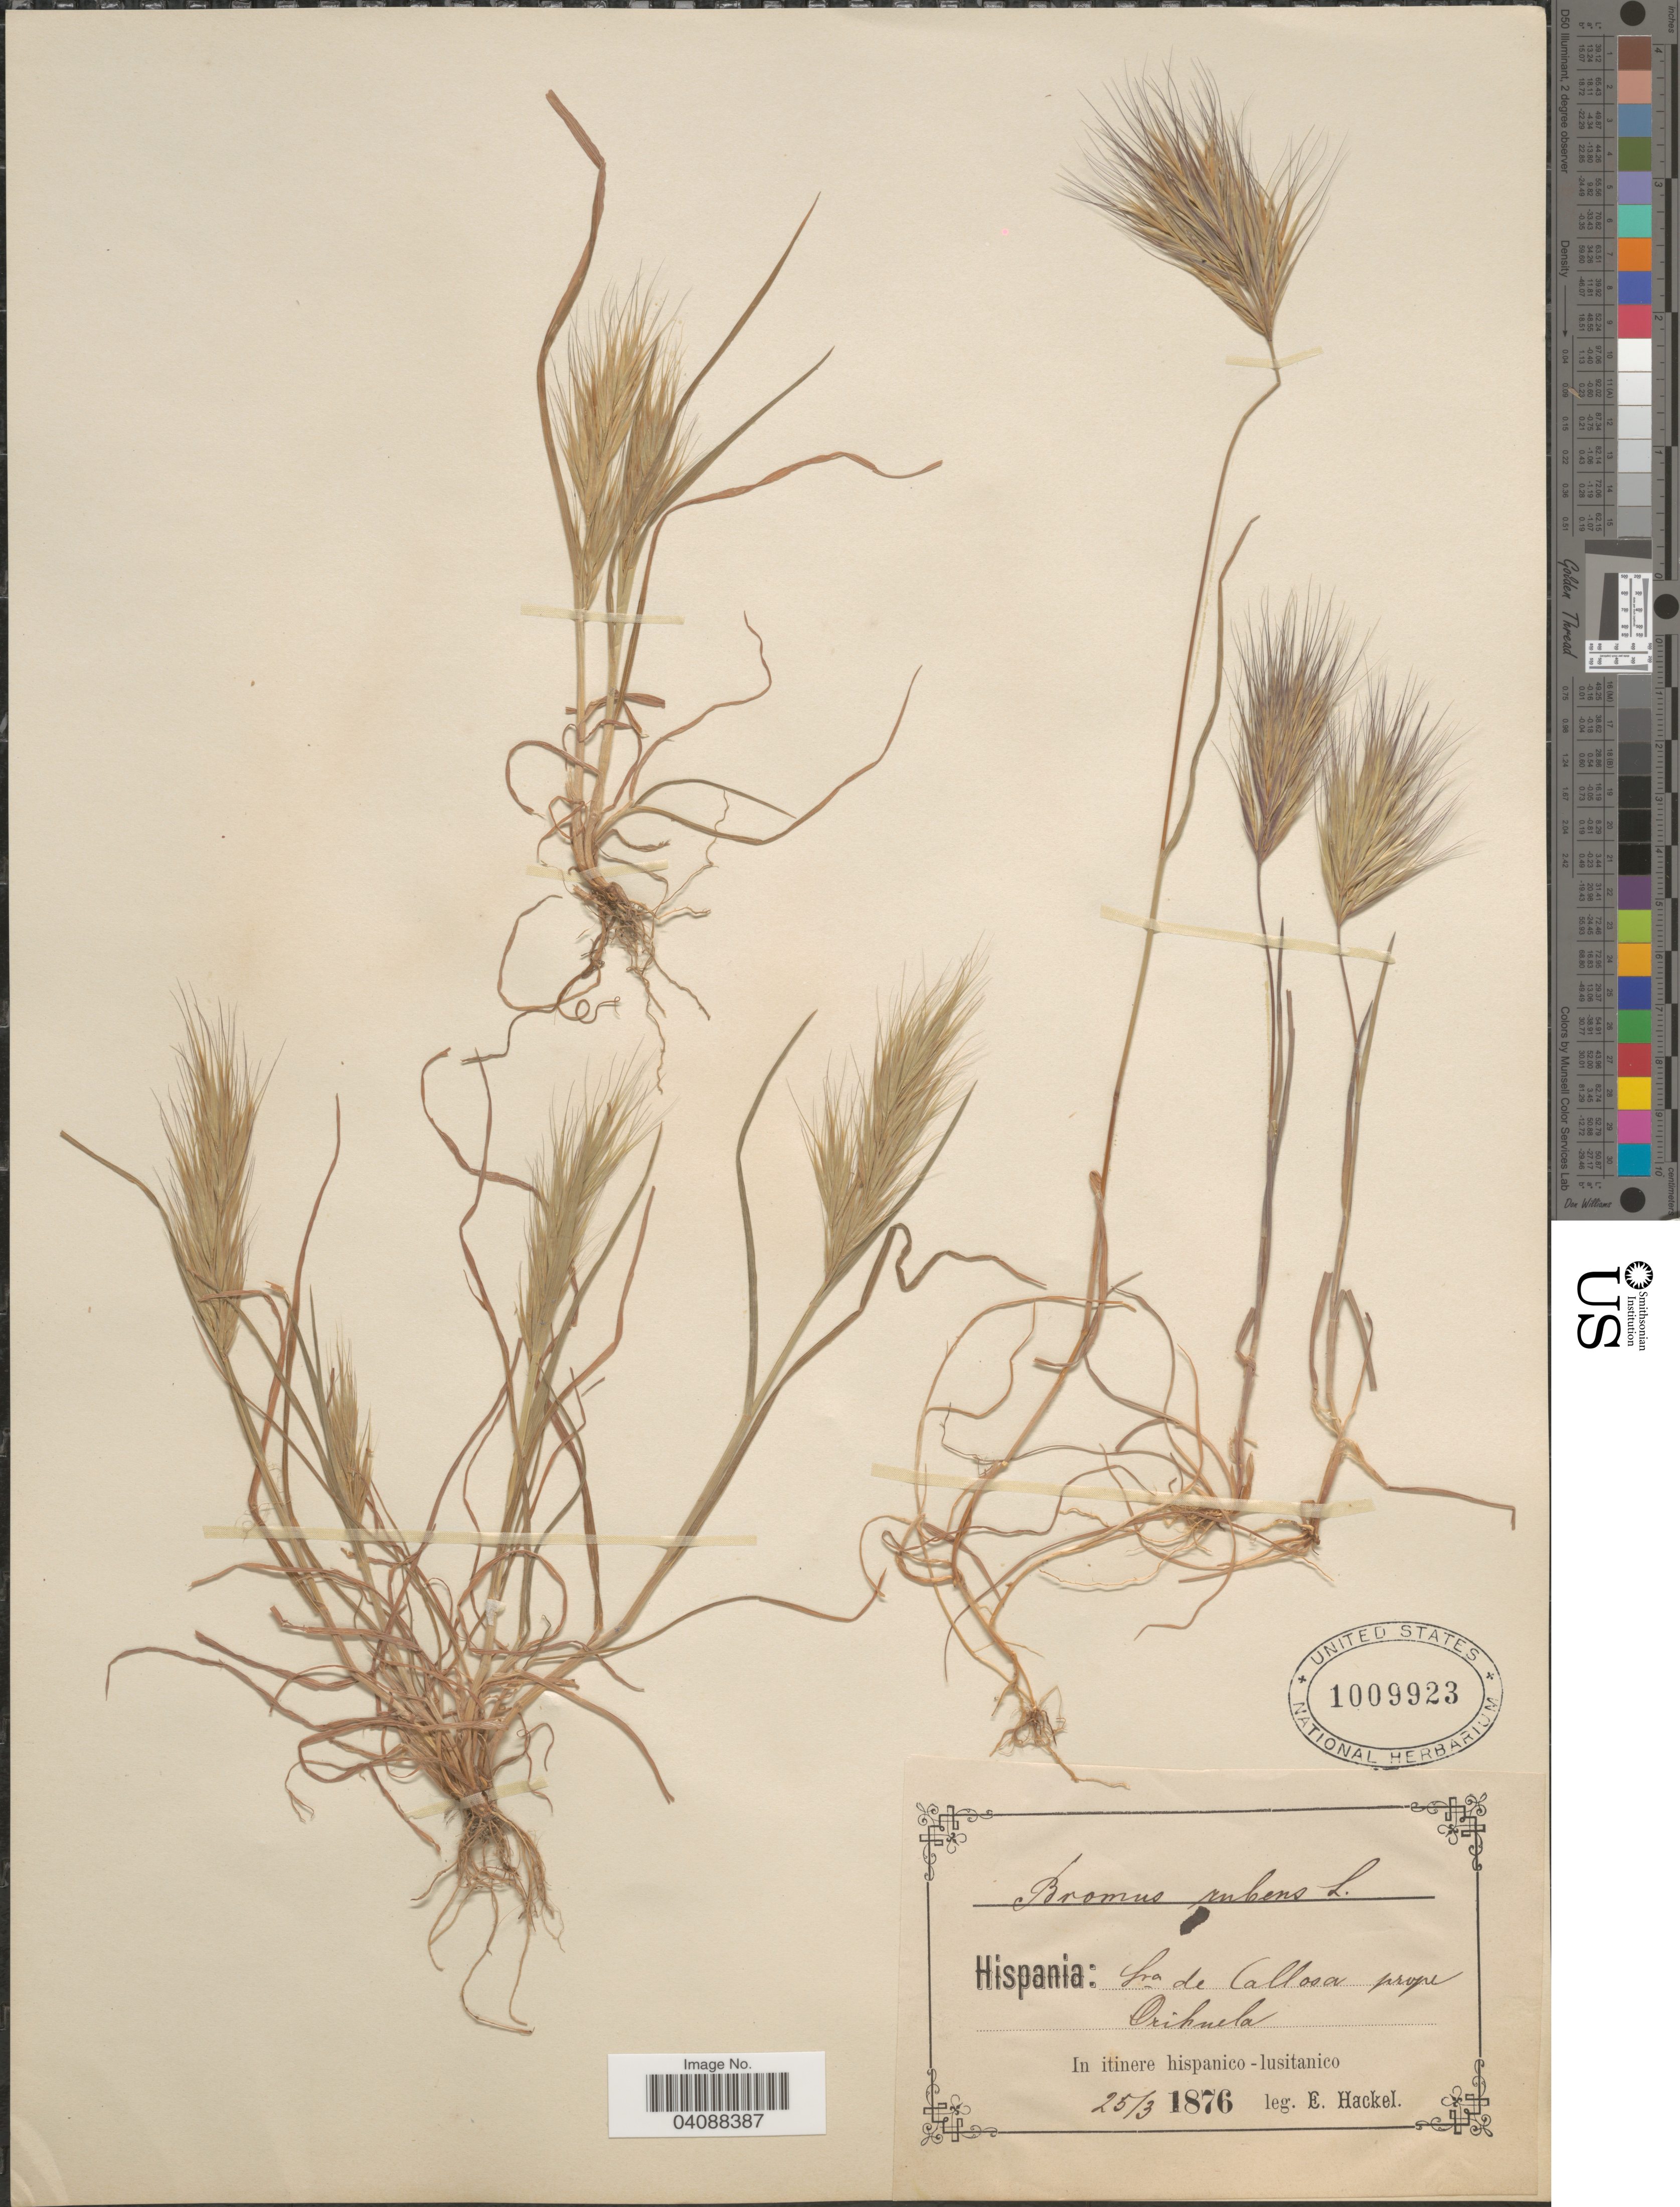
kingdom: Plantae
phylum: Tracheophyta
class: Liliopsida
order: Poales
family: Poaceae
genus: Bromus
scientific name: Bromus rubens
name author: L.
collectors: E. Hackel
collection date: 1876-03-25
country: Spain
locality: Hispania: Sra de Callosa prope Orihuela. In itinere hispanico-lusitanico.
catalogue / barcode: US 1009923